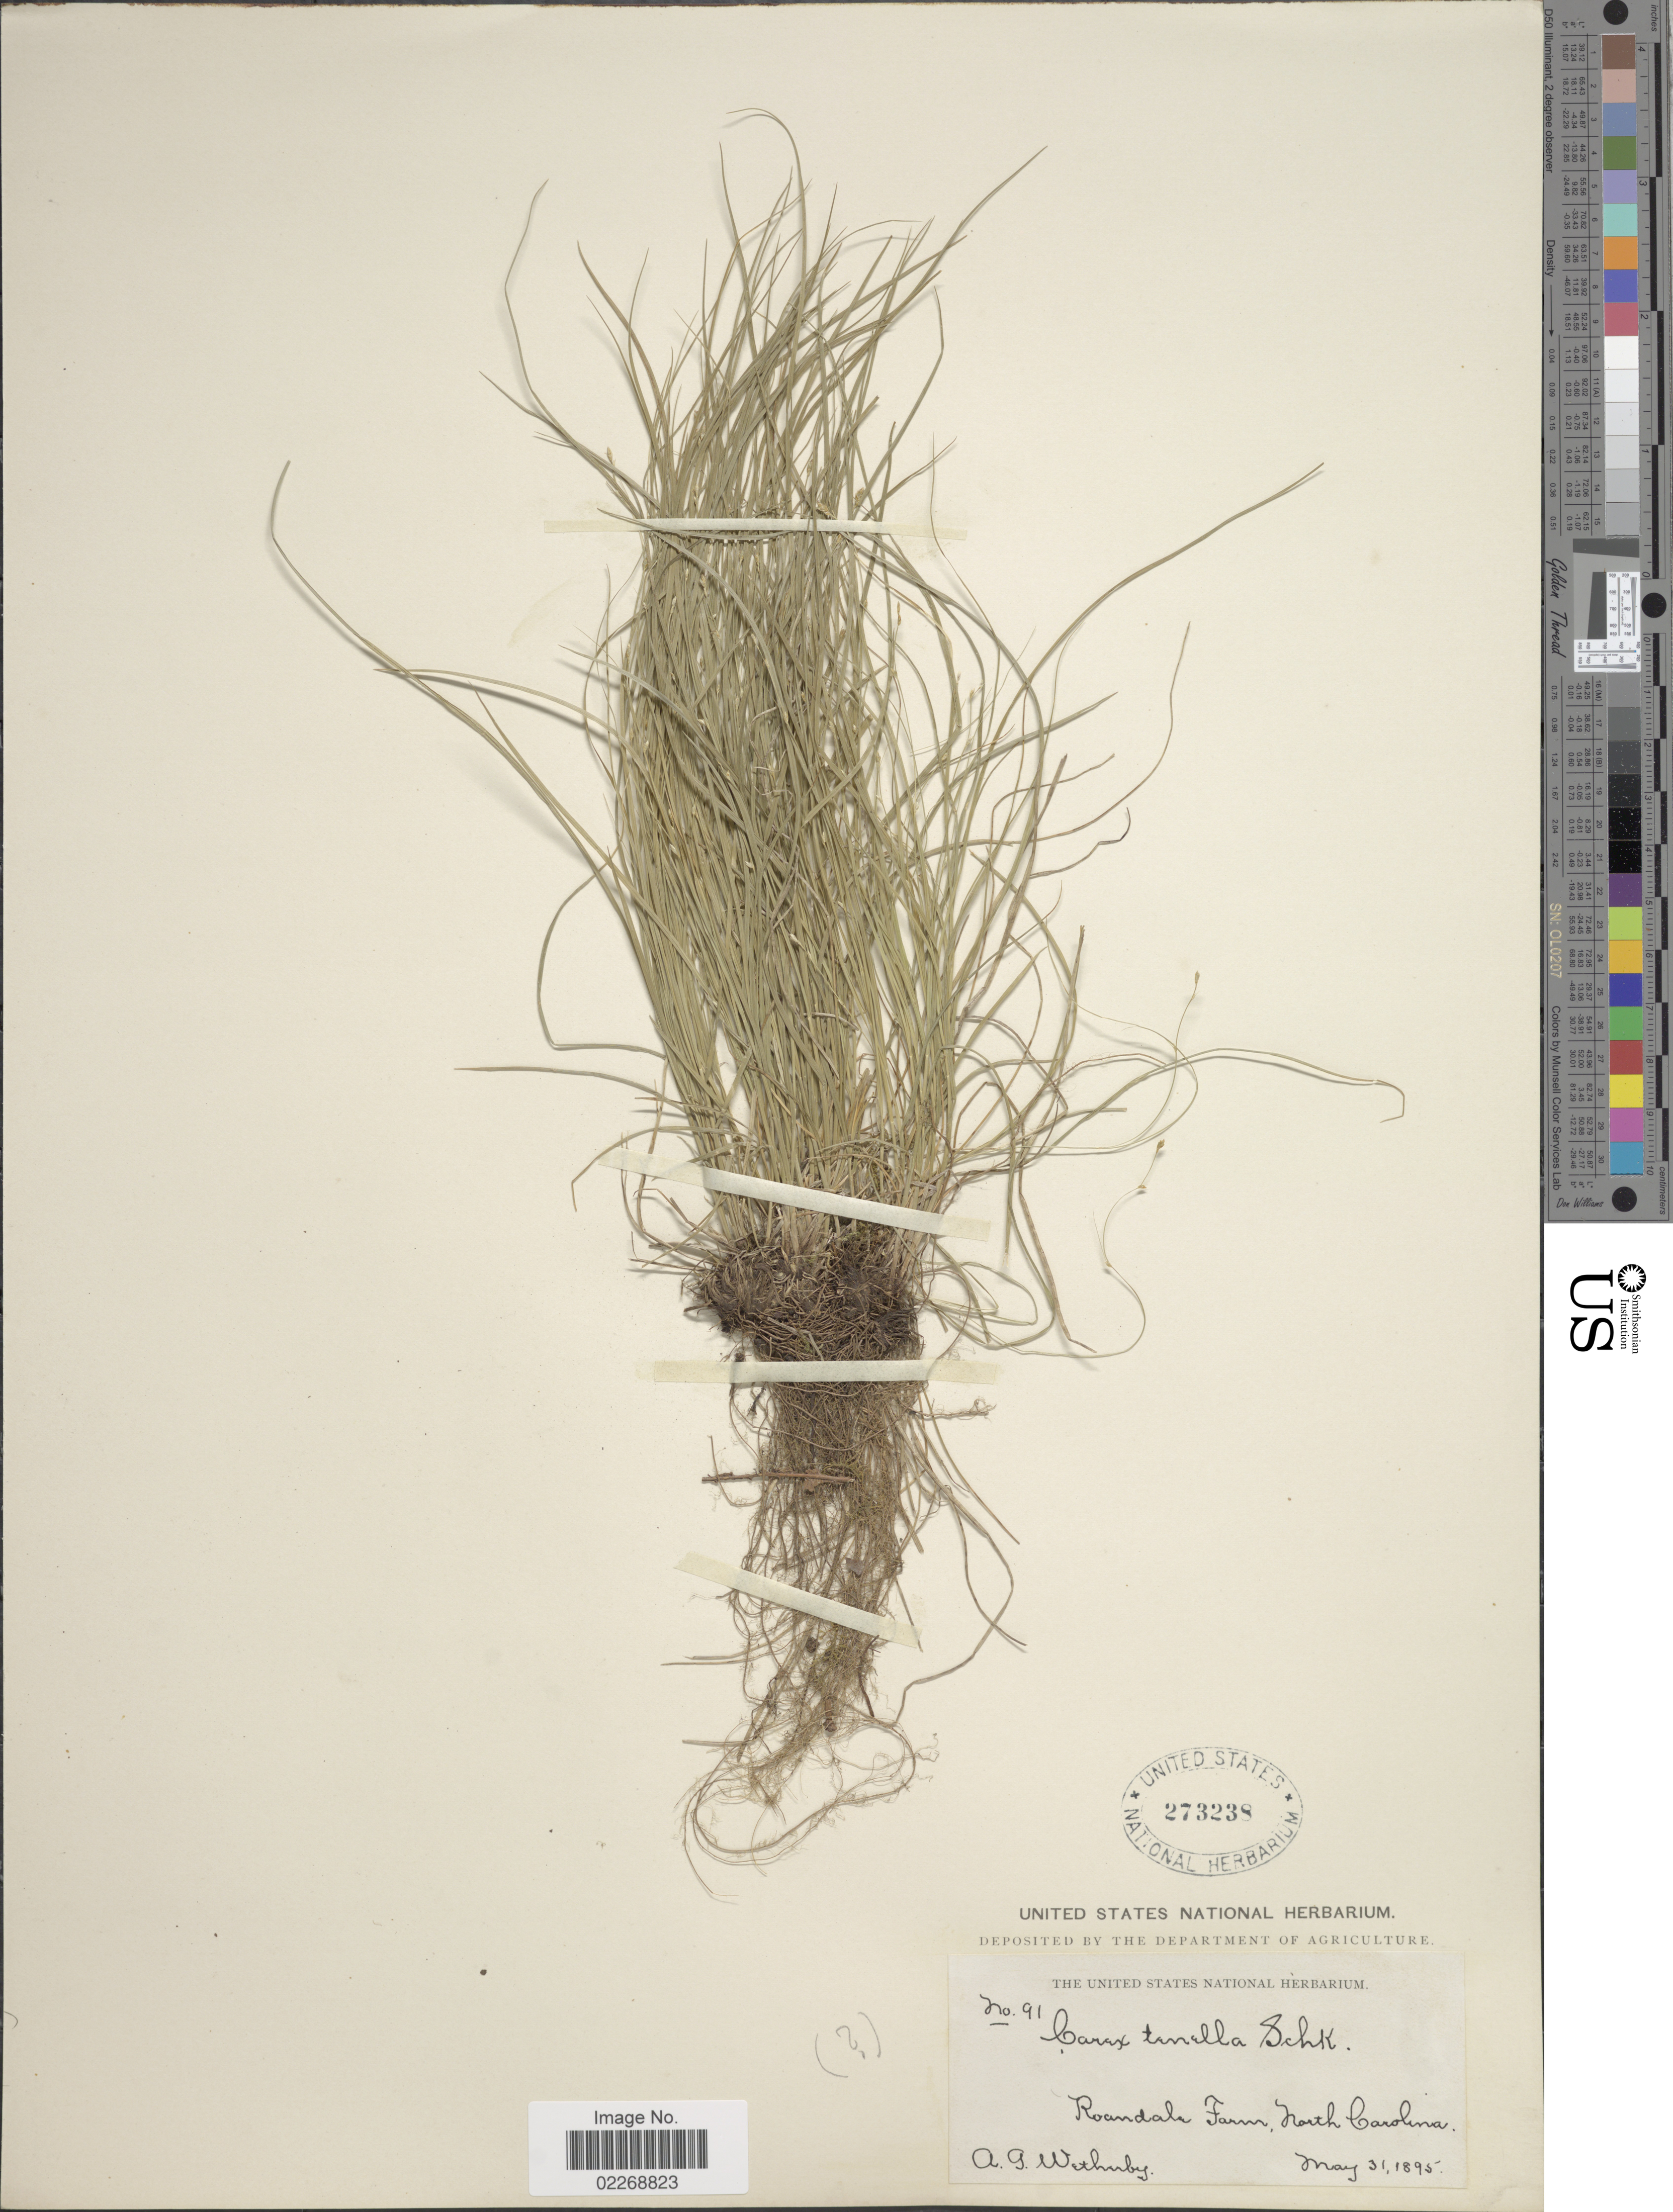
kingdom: Plantae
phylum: Tracheophyta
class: Liliopsida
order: Poales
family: Cyperaceae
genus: Carex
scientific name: Carex disperma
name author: Dewey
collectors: A. Wetherby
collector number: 91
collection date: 1895-05-31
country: United States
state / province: North Carolina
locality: Roandale Farm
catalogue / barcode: US 273238